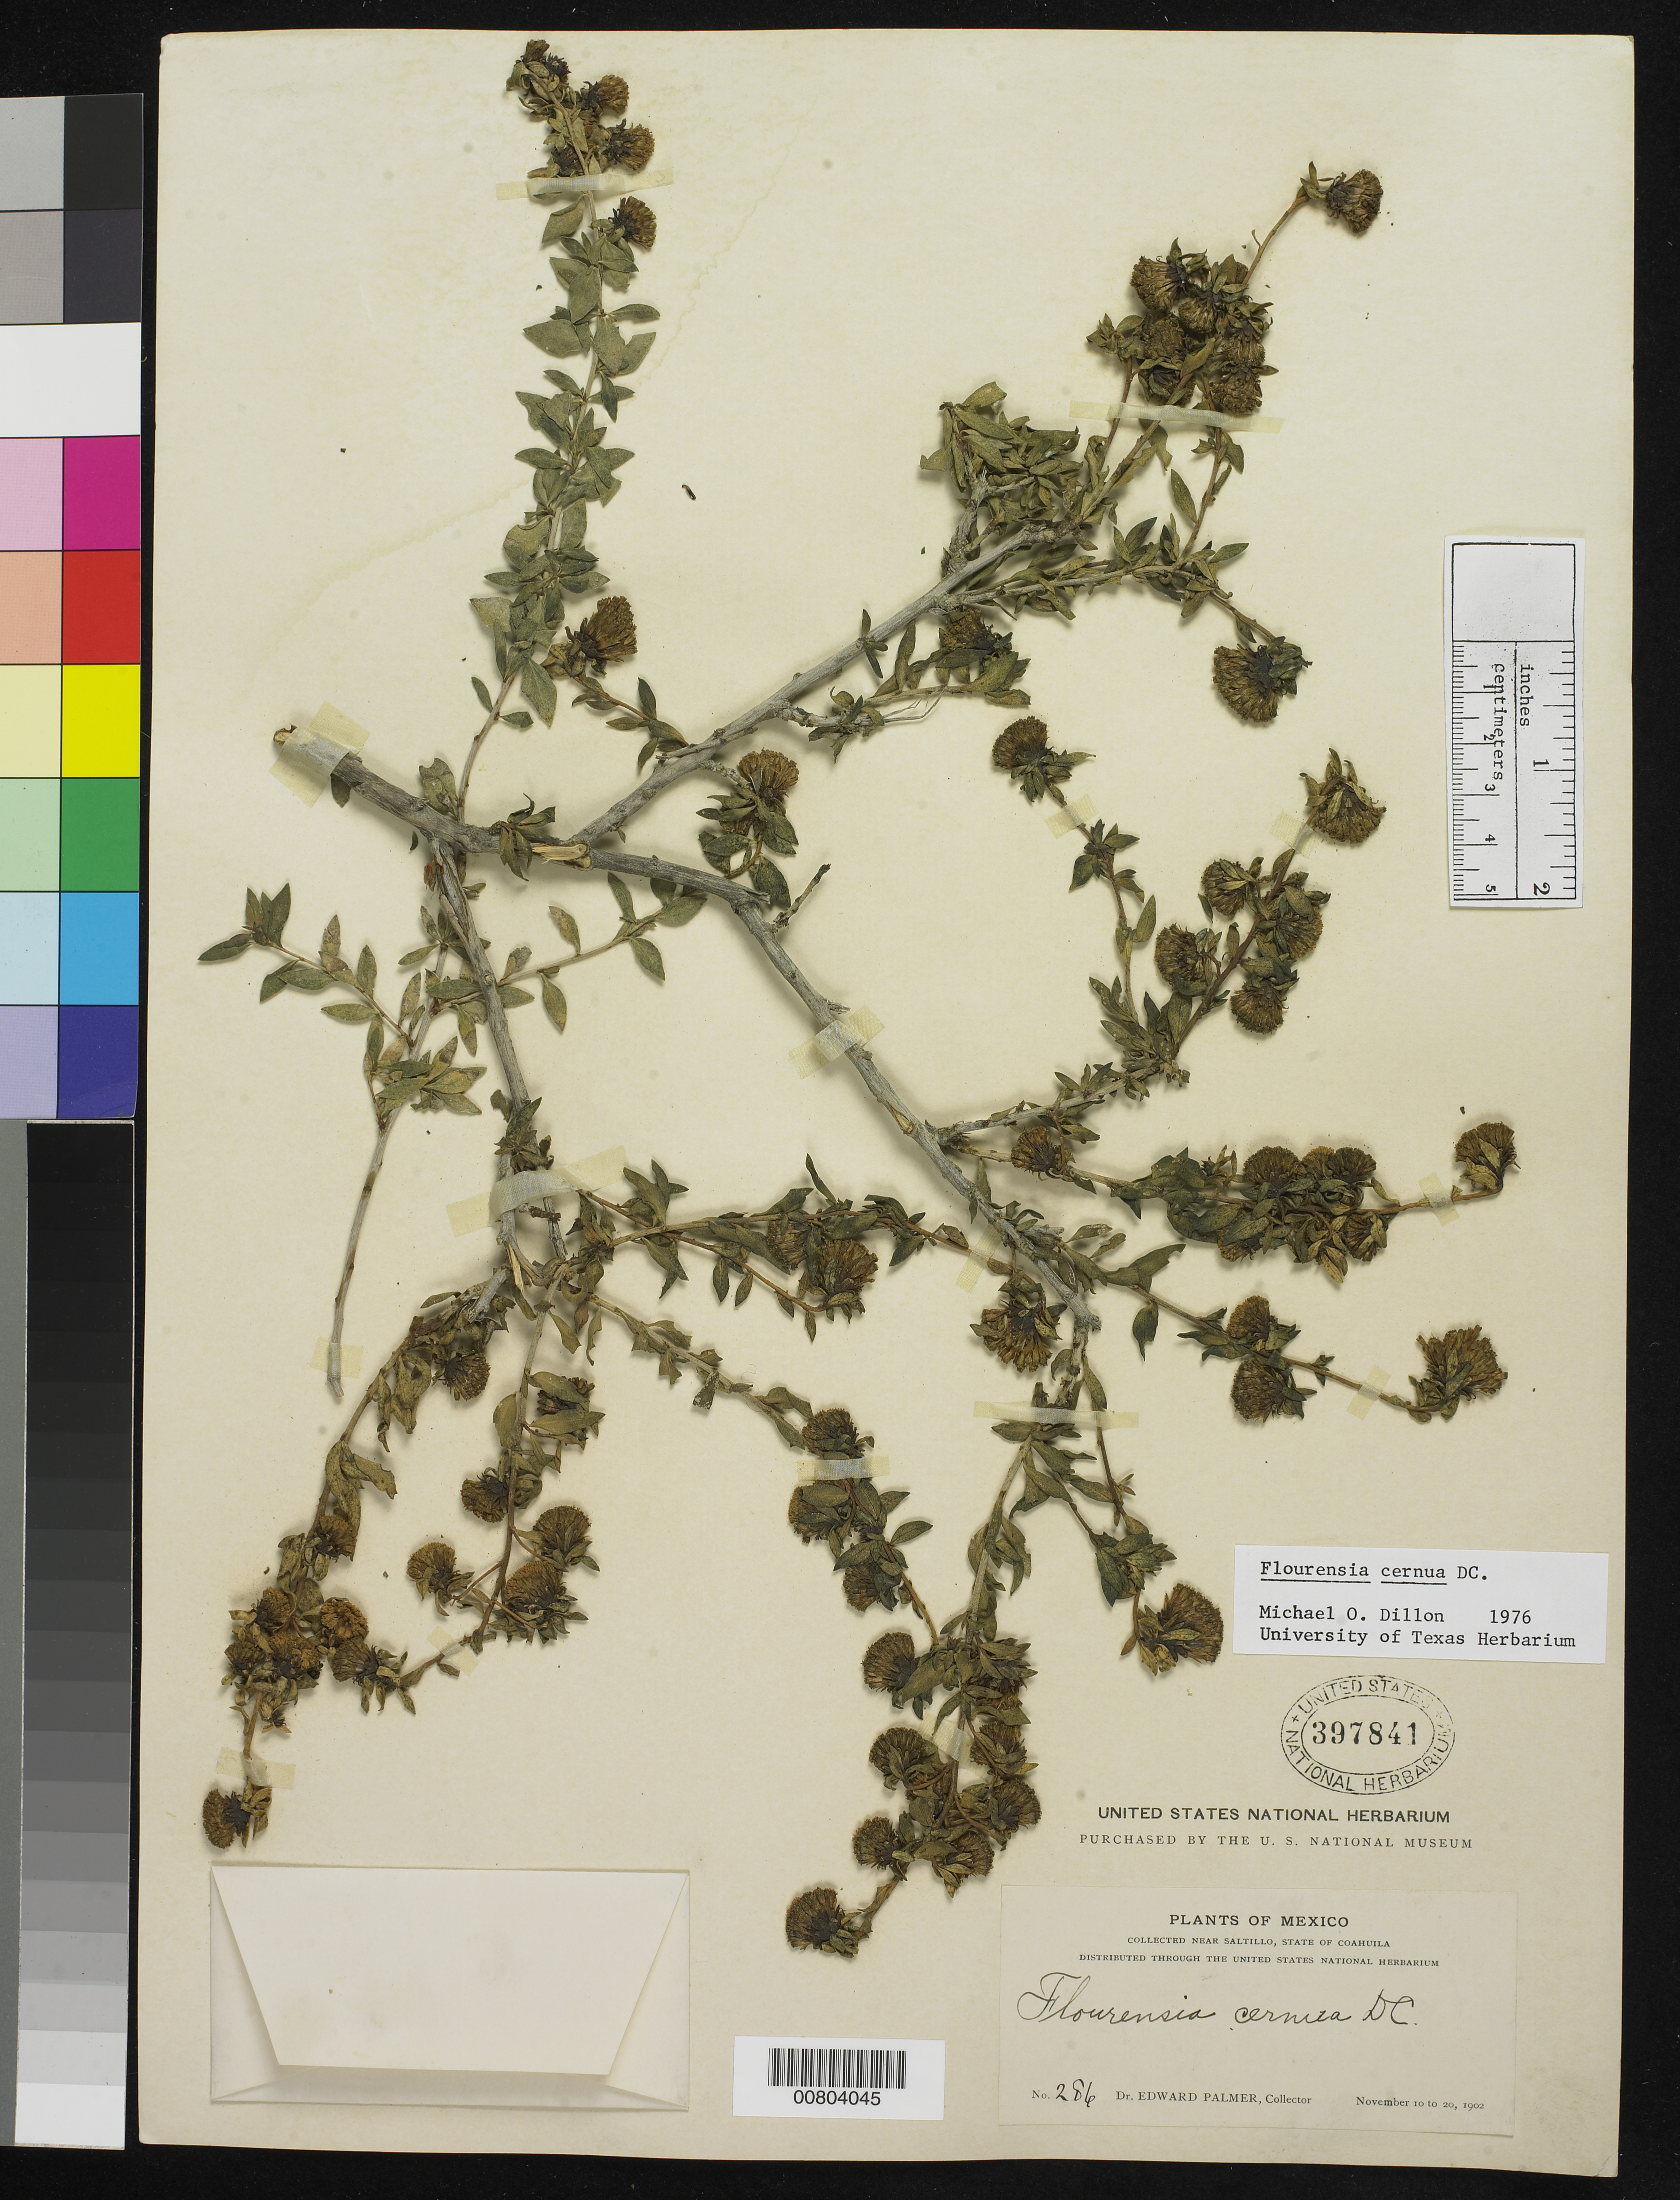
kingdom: Plantae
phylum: Tracheophyta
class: Magnoliopsida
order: Asterales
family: Asteraceae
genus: Flourensia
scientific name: Flourensia cernua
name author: DC.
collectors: E. Palmer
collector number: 286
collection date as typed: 10 Nov 1902 to 20 Nov 1902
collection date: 1902-11-10/1902-11-20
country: Mexico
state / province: Coahuila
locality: Near Saltillo, Coahuila.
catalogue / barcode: US 397841